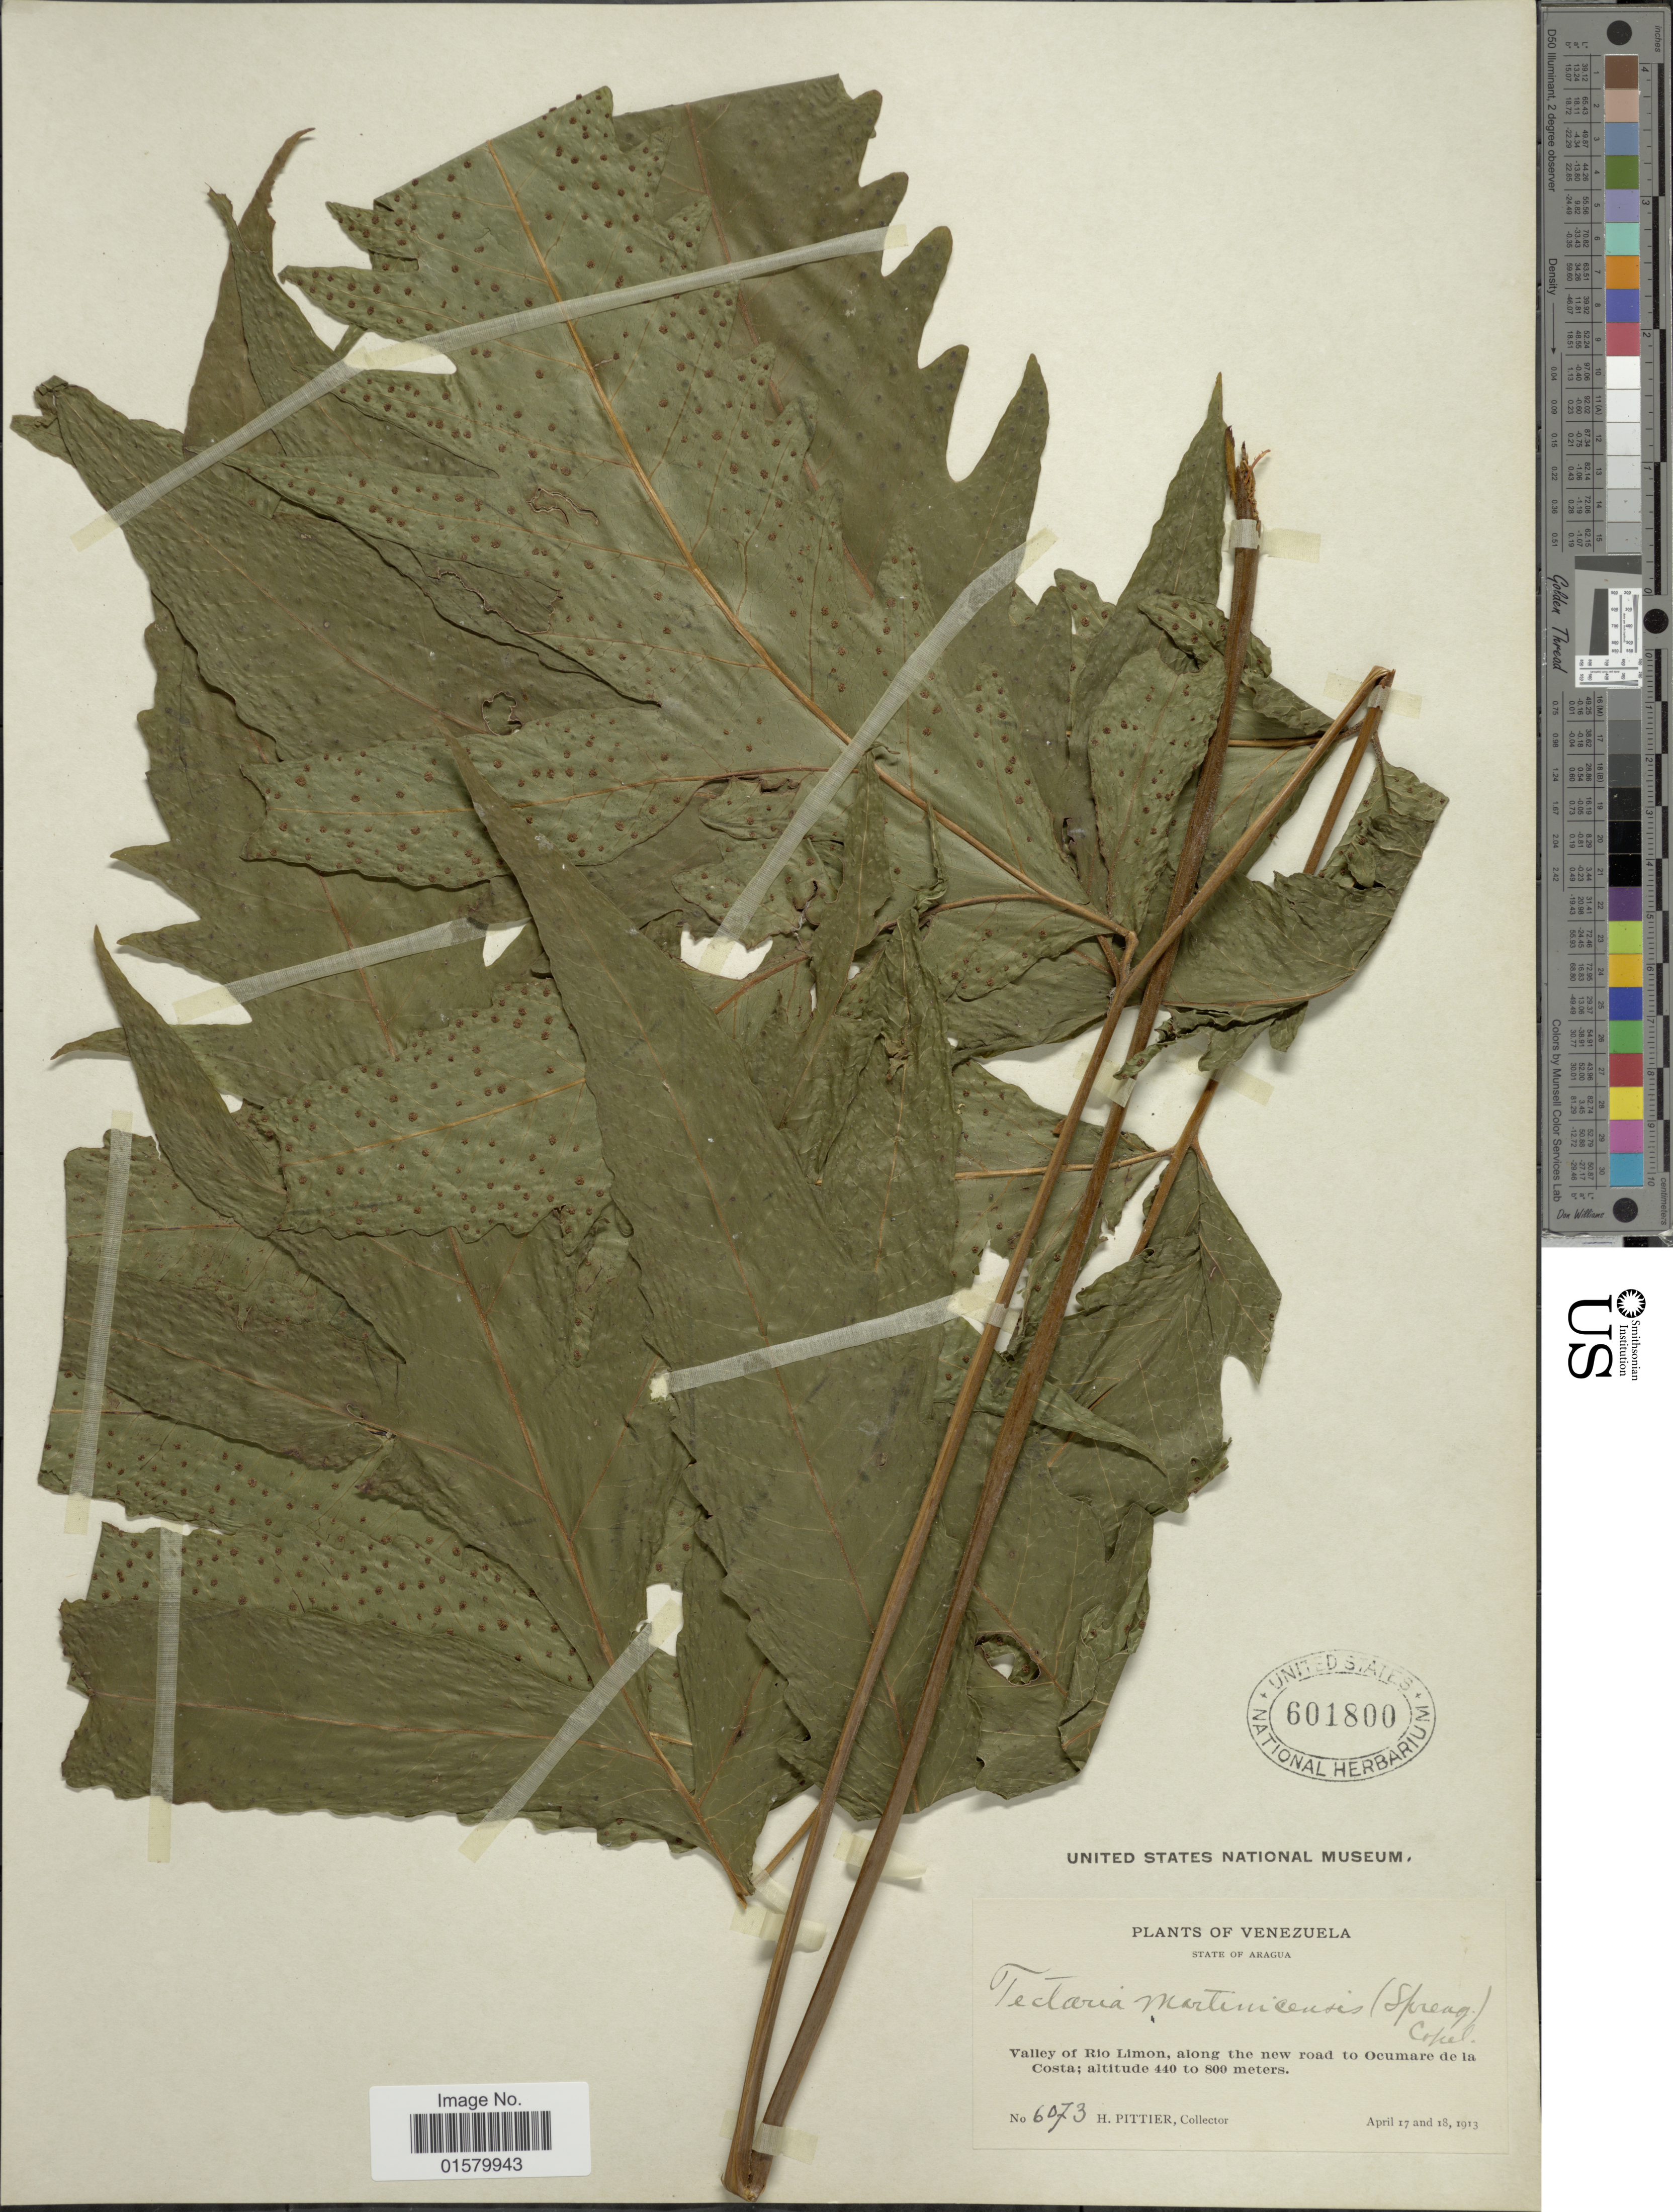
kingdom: Plantae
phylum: Tracheophyta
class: Polypodiopsida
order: Polypodiales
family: Tectariaceae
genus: Tectaria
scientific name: Tectaria transiens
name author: (C.V. Morton) A.R. Sm.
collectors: H. F. Pittier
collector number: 6073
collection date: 1913-04-17/1913-04-18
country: Venezuela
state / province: Aragua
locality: State of Aragua, valley of Rio Limon, along the new road to Ocumare de la Costa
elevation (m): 440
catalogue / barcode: US 601800